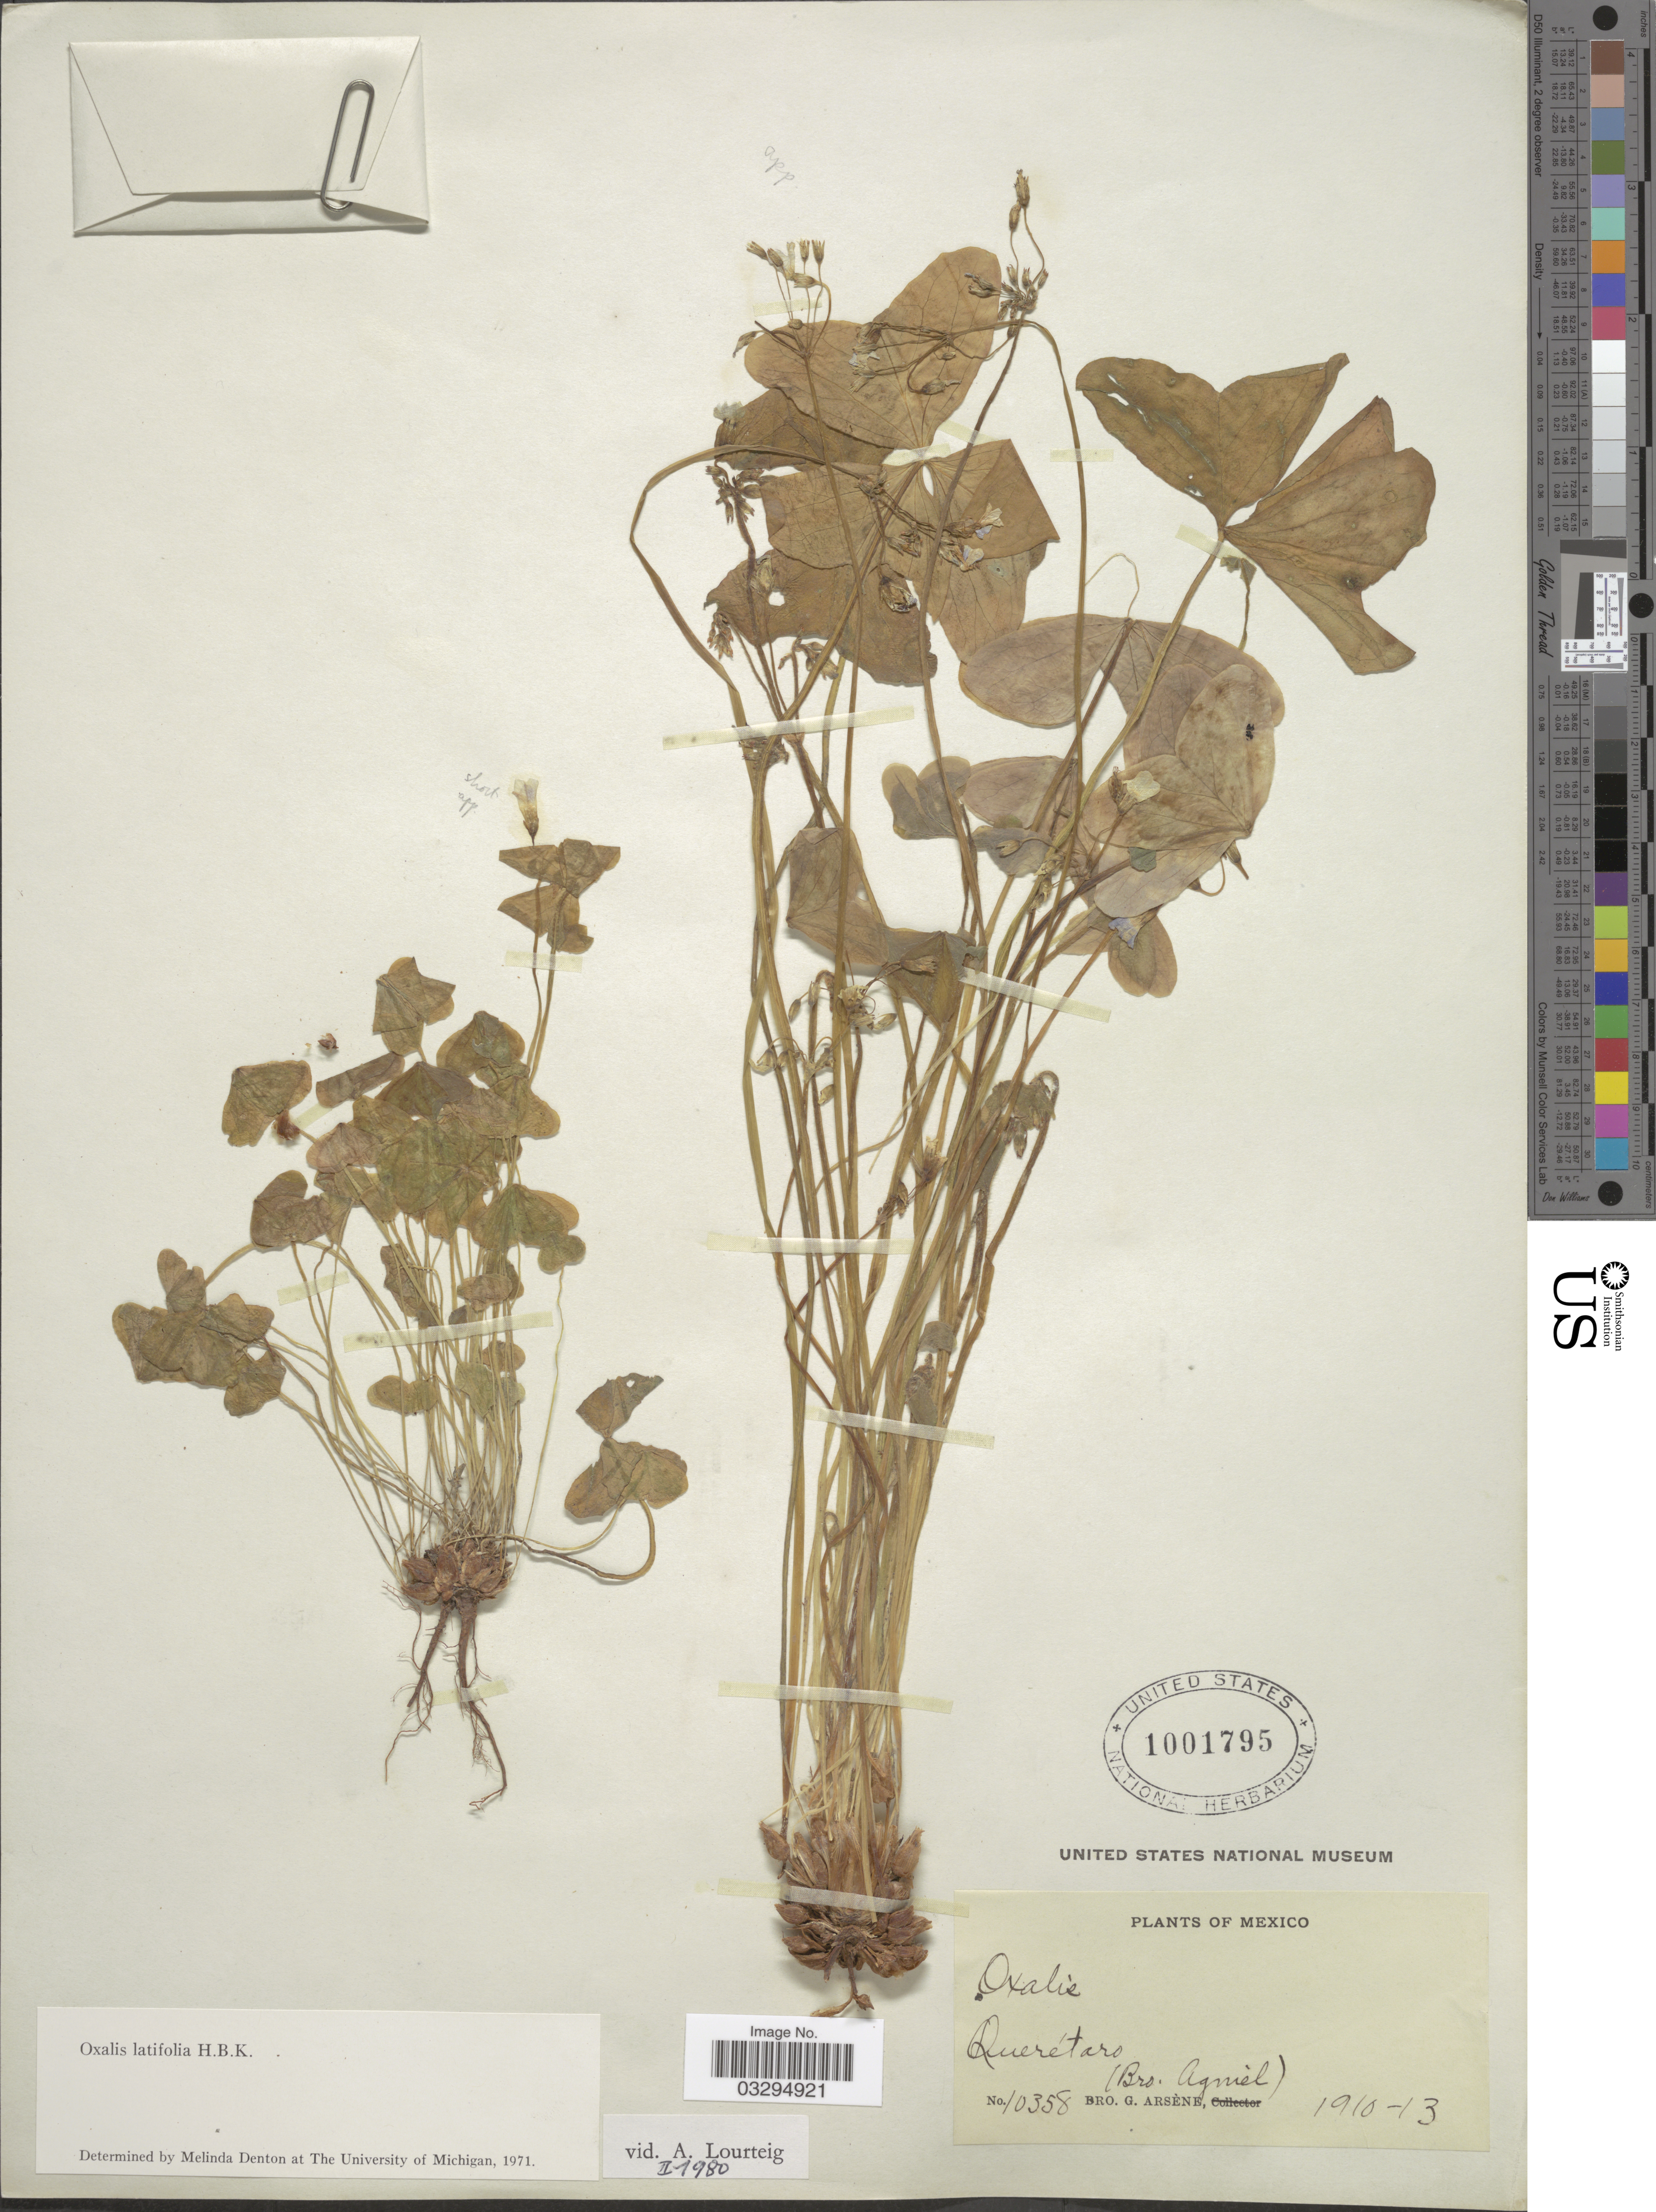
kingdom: Plantae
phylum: Tracheophyta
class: Magnoliopsida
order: Oxalidales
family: Oxalidaceae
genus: Oxalis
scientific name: Oxalis latifolia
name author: Kunth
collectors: Bro. G. Arsène & Bro. Agniel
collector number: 10358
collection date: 1910/1913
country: Mexico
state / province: Querétaro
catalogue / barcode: US 1001795